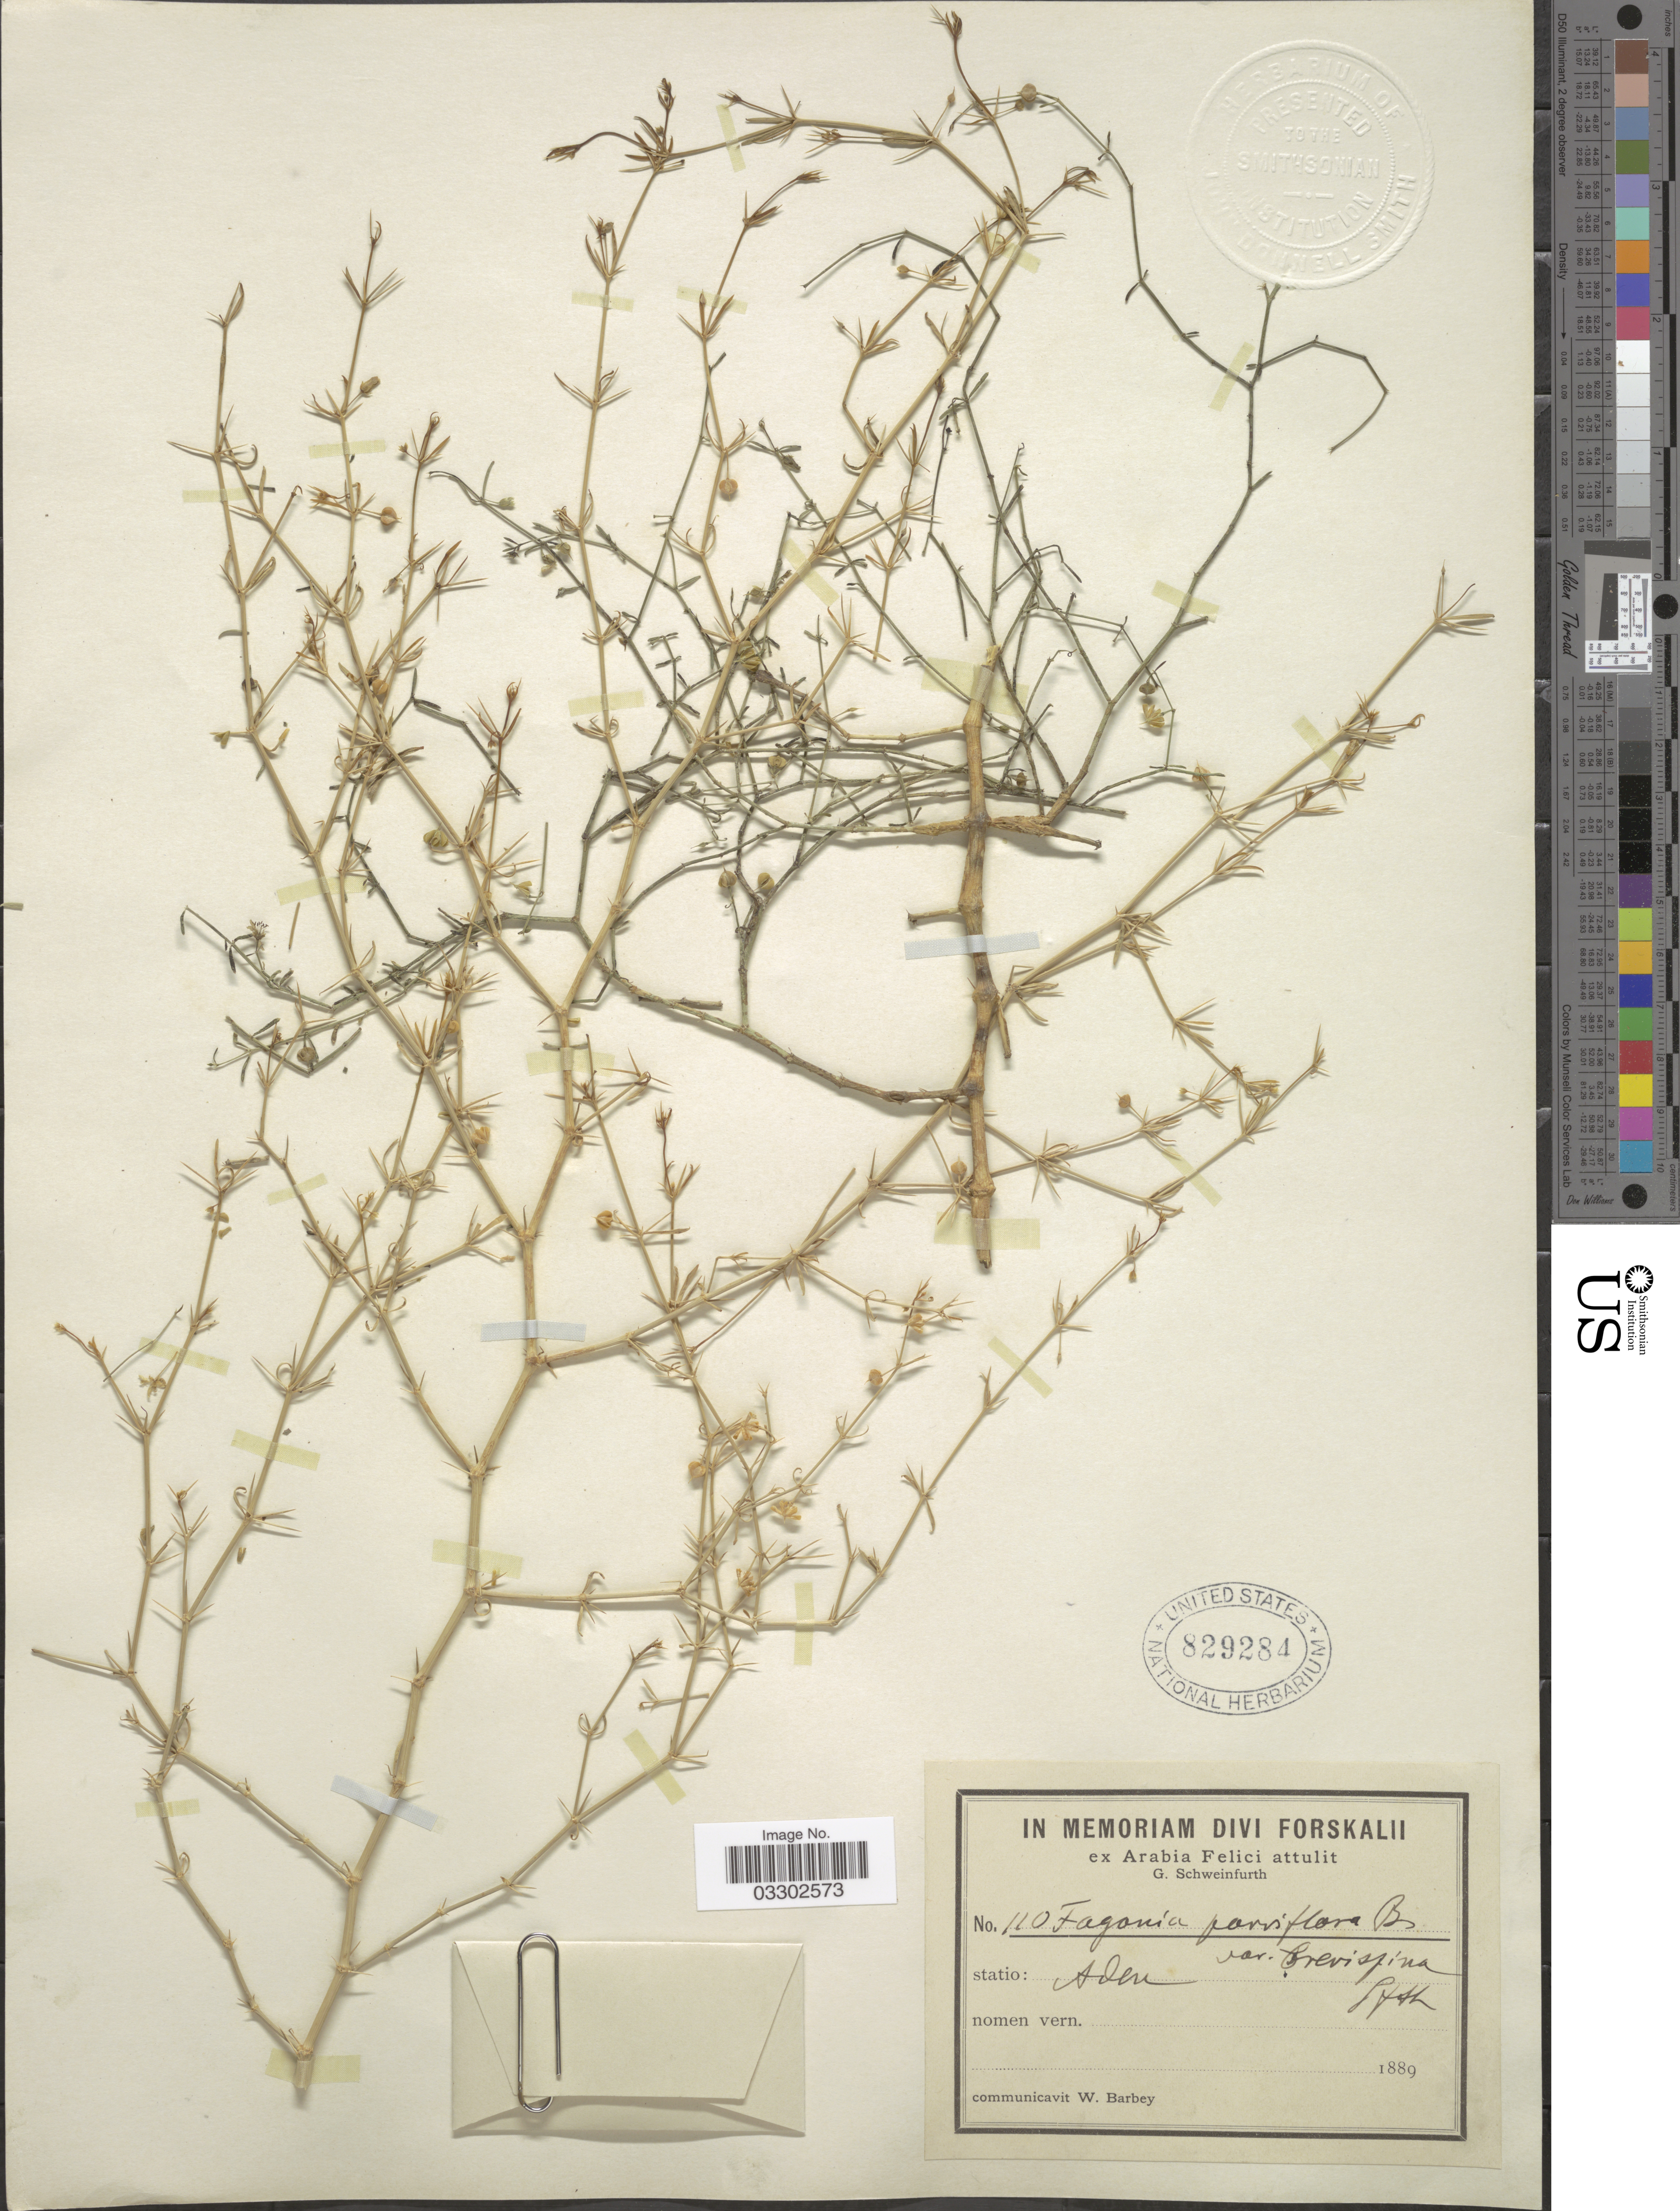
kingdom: Plantae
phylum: Tracheophyta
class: Magnoliopsida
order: Zygophyllales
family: Zygophyllaceae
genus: Fagonia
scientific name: Fagonia parviflora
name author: Boiss.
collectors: G. A. Schweinfurth (herbarium)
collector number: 110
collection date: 1889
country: Saudi Arabia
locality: Statio: Aden [interpreted].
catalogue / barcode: US 829284